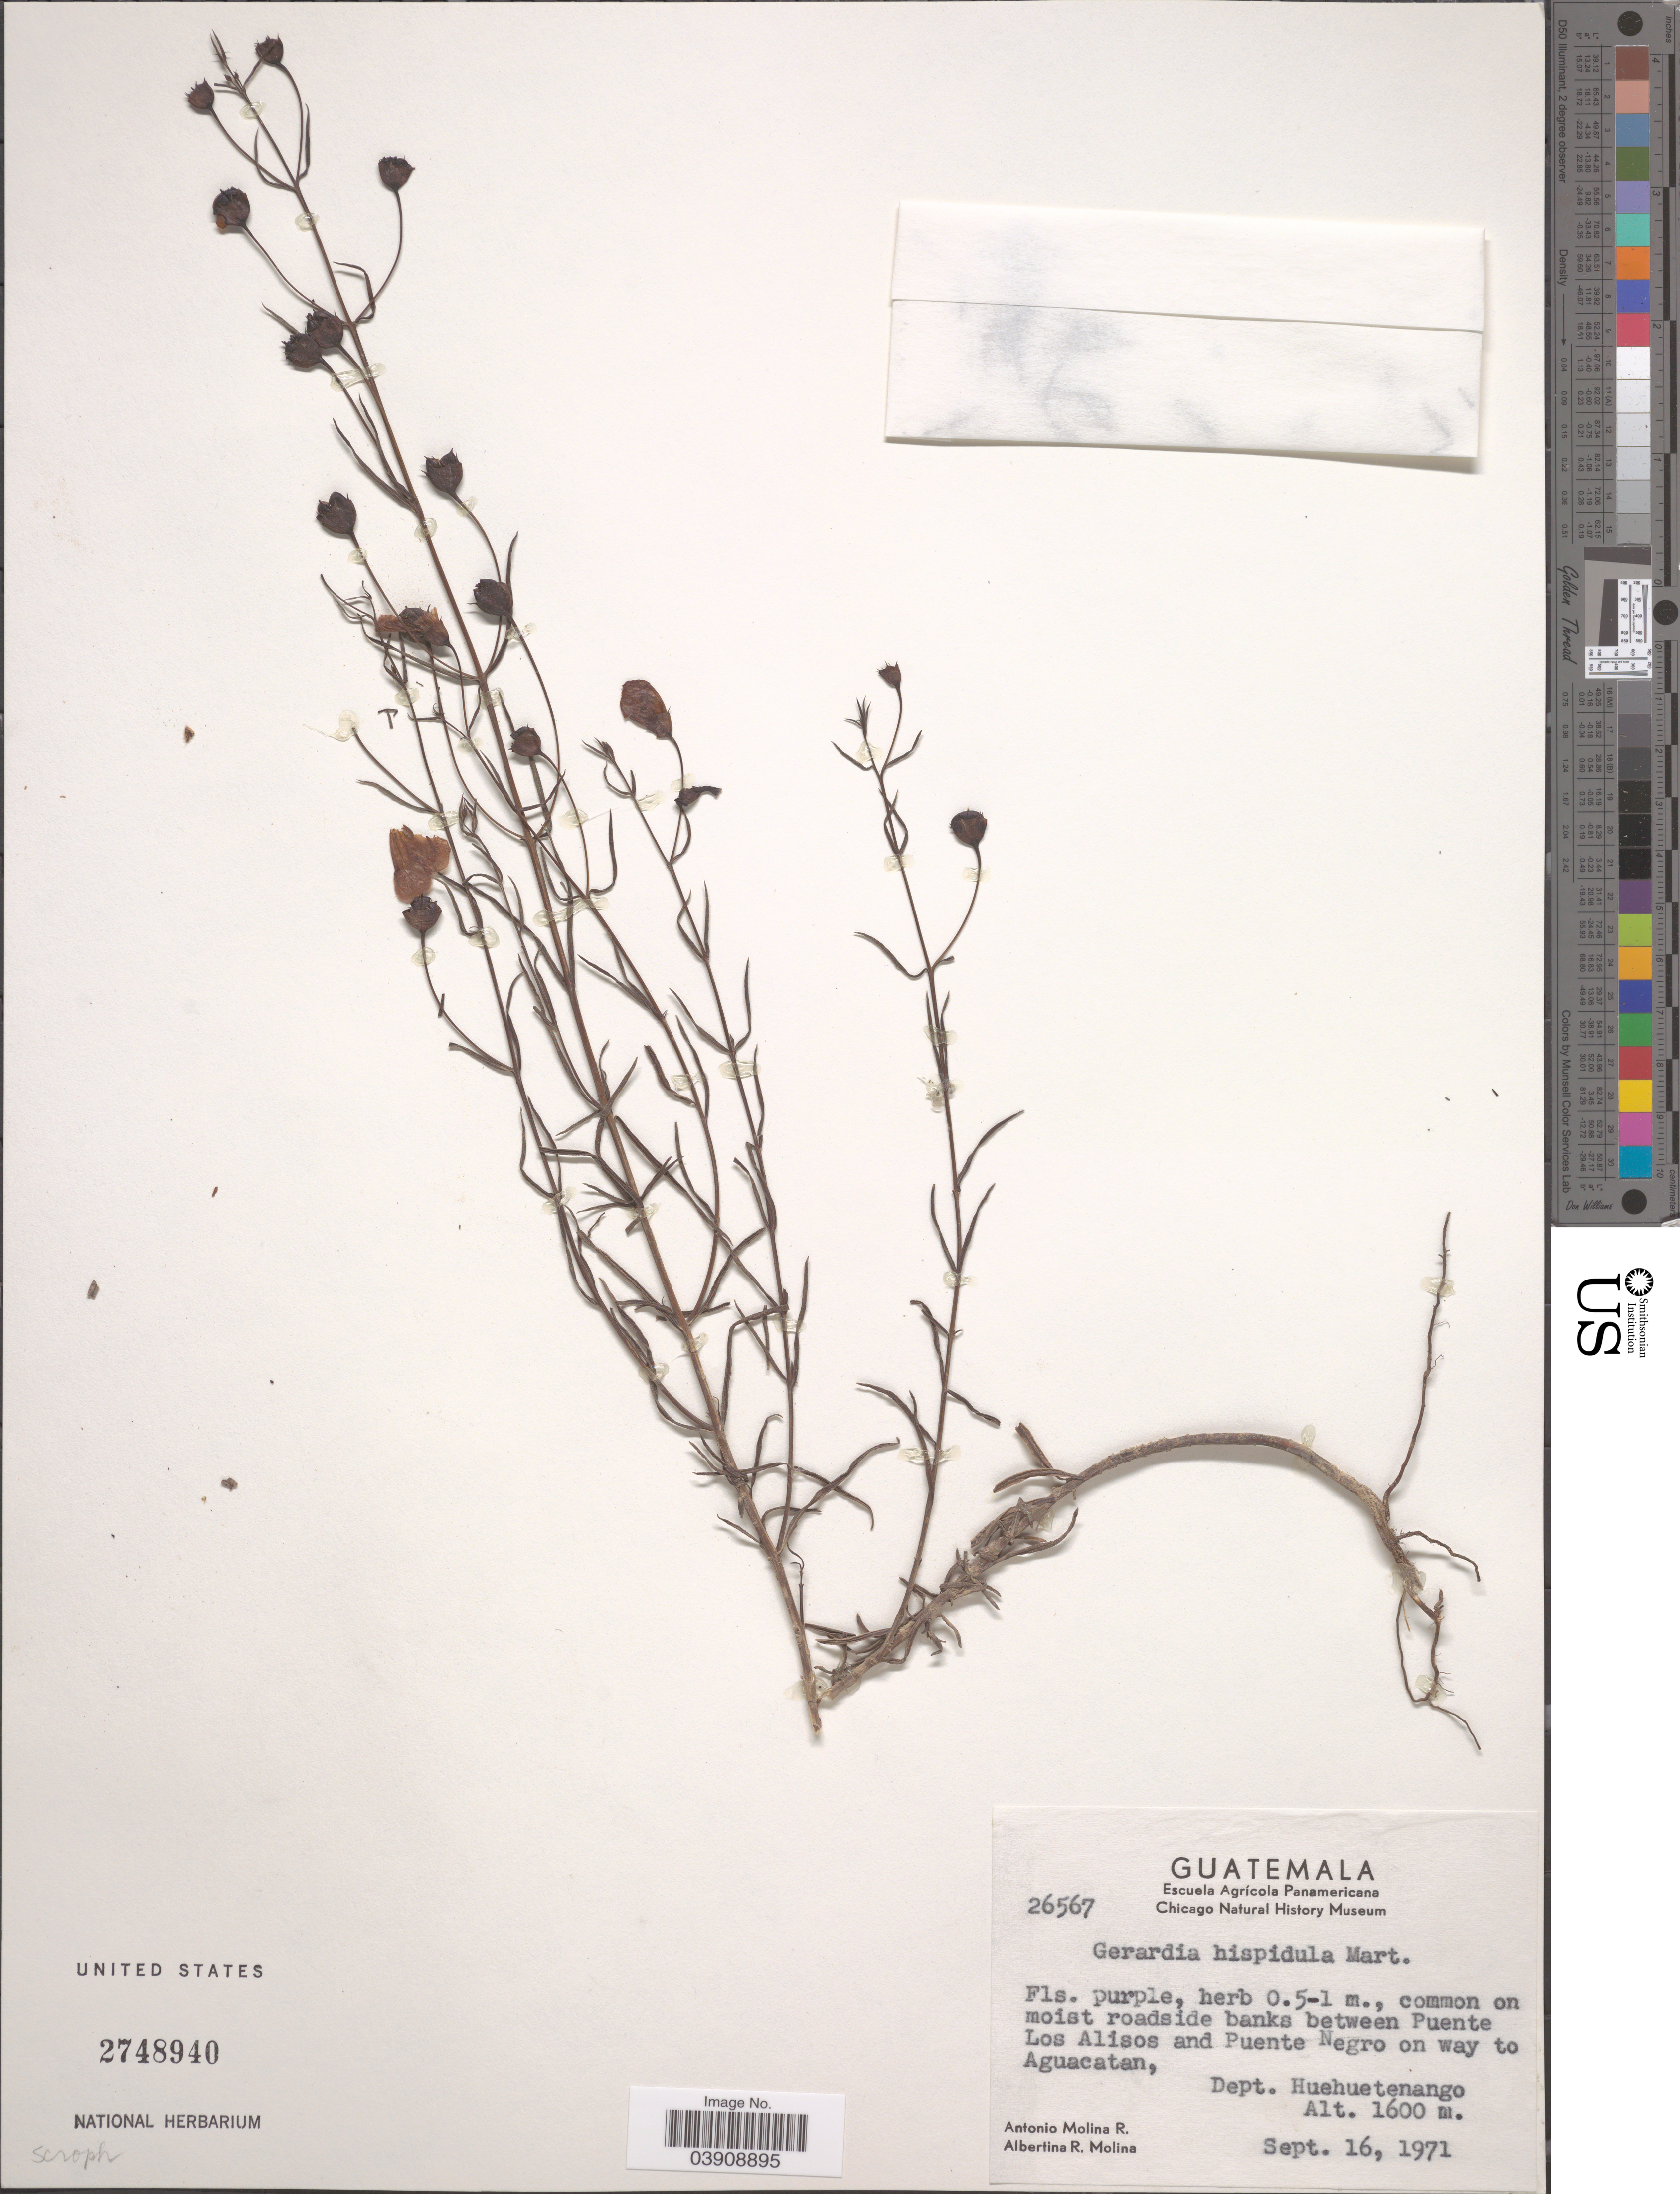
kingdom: Plantae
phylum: Tracheophyta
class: Magnoliopsida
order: Lamiales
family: Orobanchaceae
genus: Agalinis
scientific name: Agalinis hispidula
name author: (Mart.) D'Arcy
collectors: A. Molina R. & A. R. Molina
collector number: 26567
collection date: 1971-09-16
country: Guatemala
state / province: Huehuetenango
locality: Common on moist roadside banks between Puente Los Alisos and Puente Negro on way to Aguacatan, Dept. Huehuetenango.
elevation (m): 1600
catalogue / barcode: US 2748940